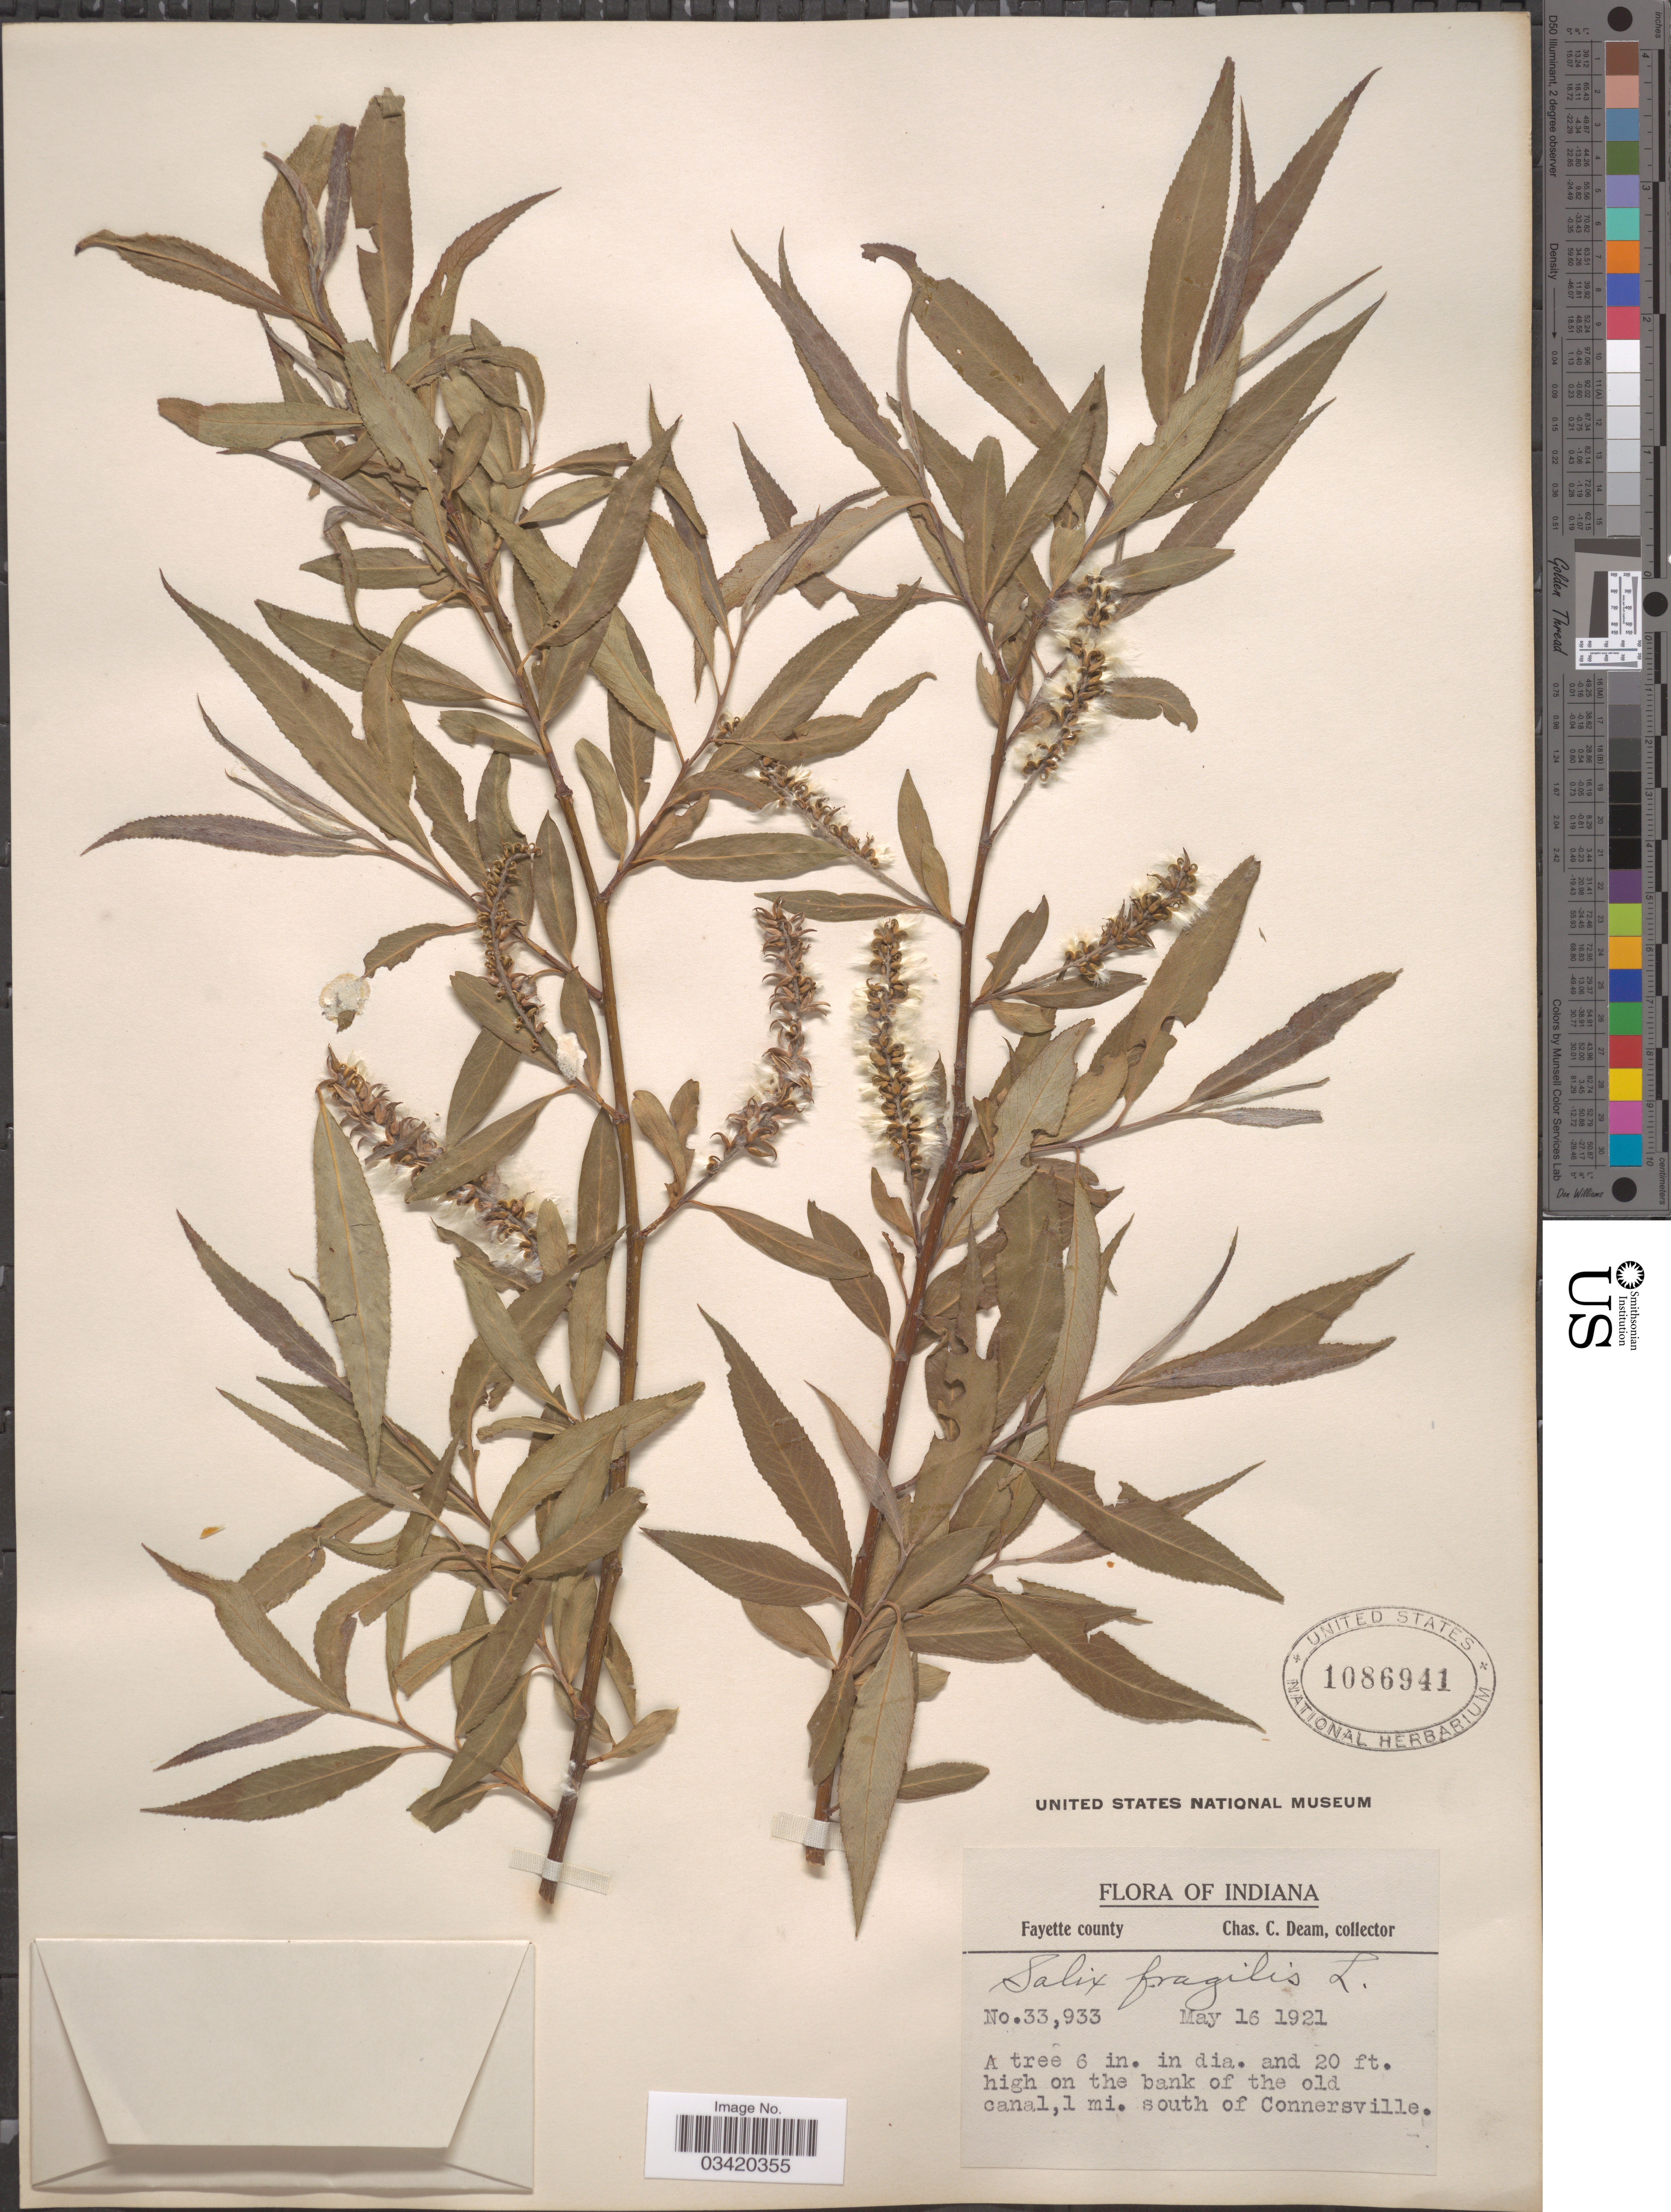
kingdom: Plantae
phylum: Tracheophyta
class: Magnoliopsida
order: Malpighiales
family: Salicaceae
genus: Salix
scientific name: Salix fragilis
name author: L.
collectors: C. C. Deam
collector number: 33933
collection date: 1921-05-16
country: United States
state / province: Indiana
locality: Fayette County. On the bank of the old canal, 1 mi. south of Connersville.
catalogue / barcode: US 1086941